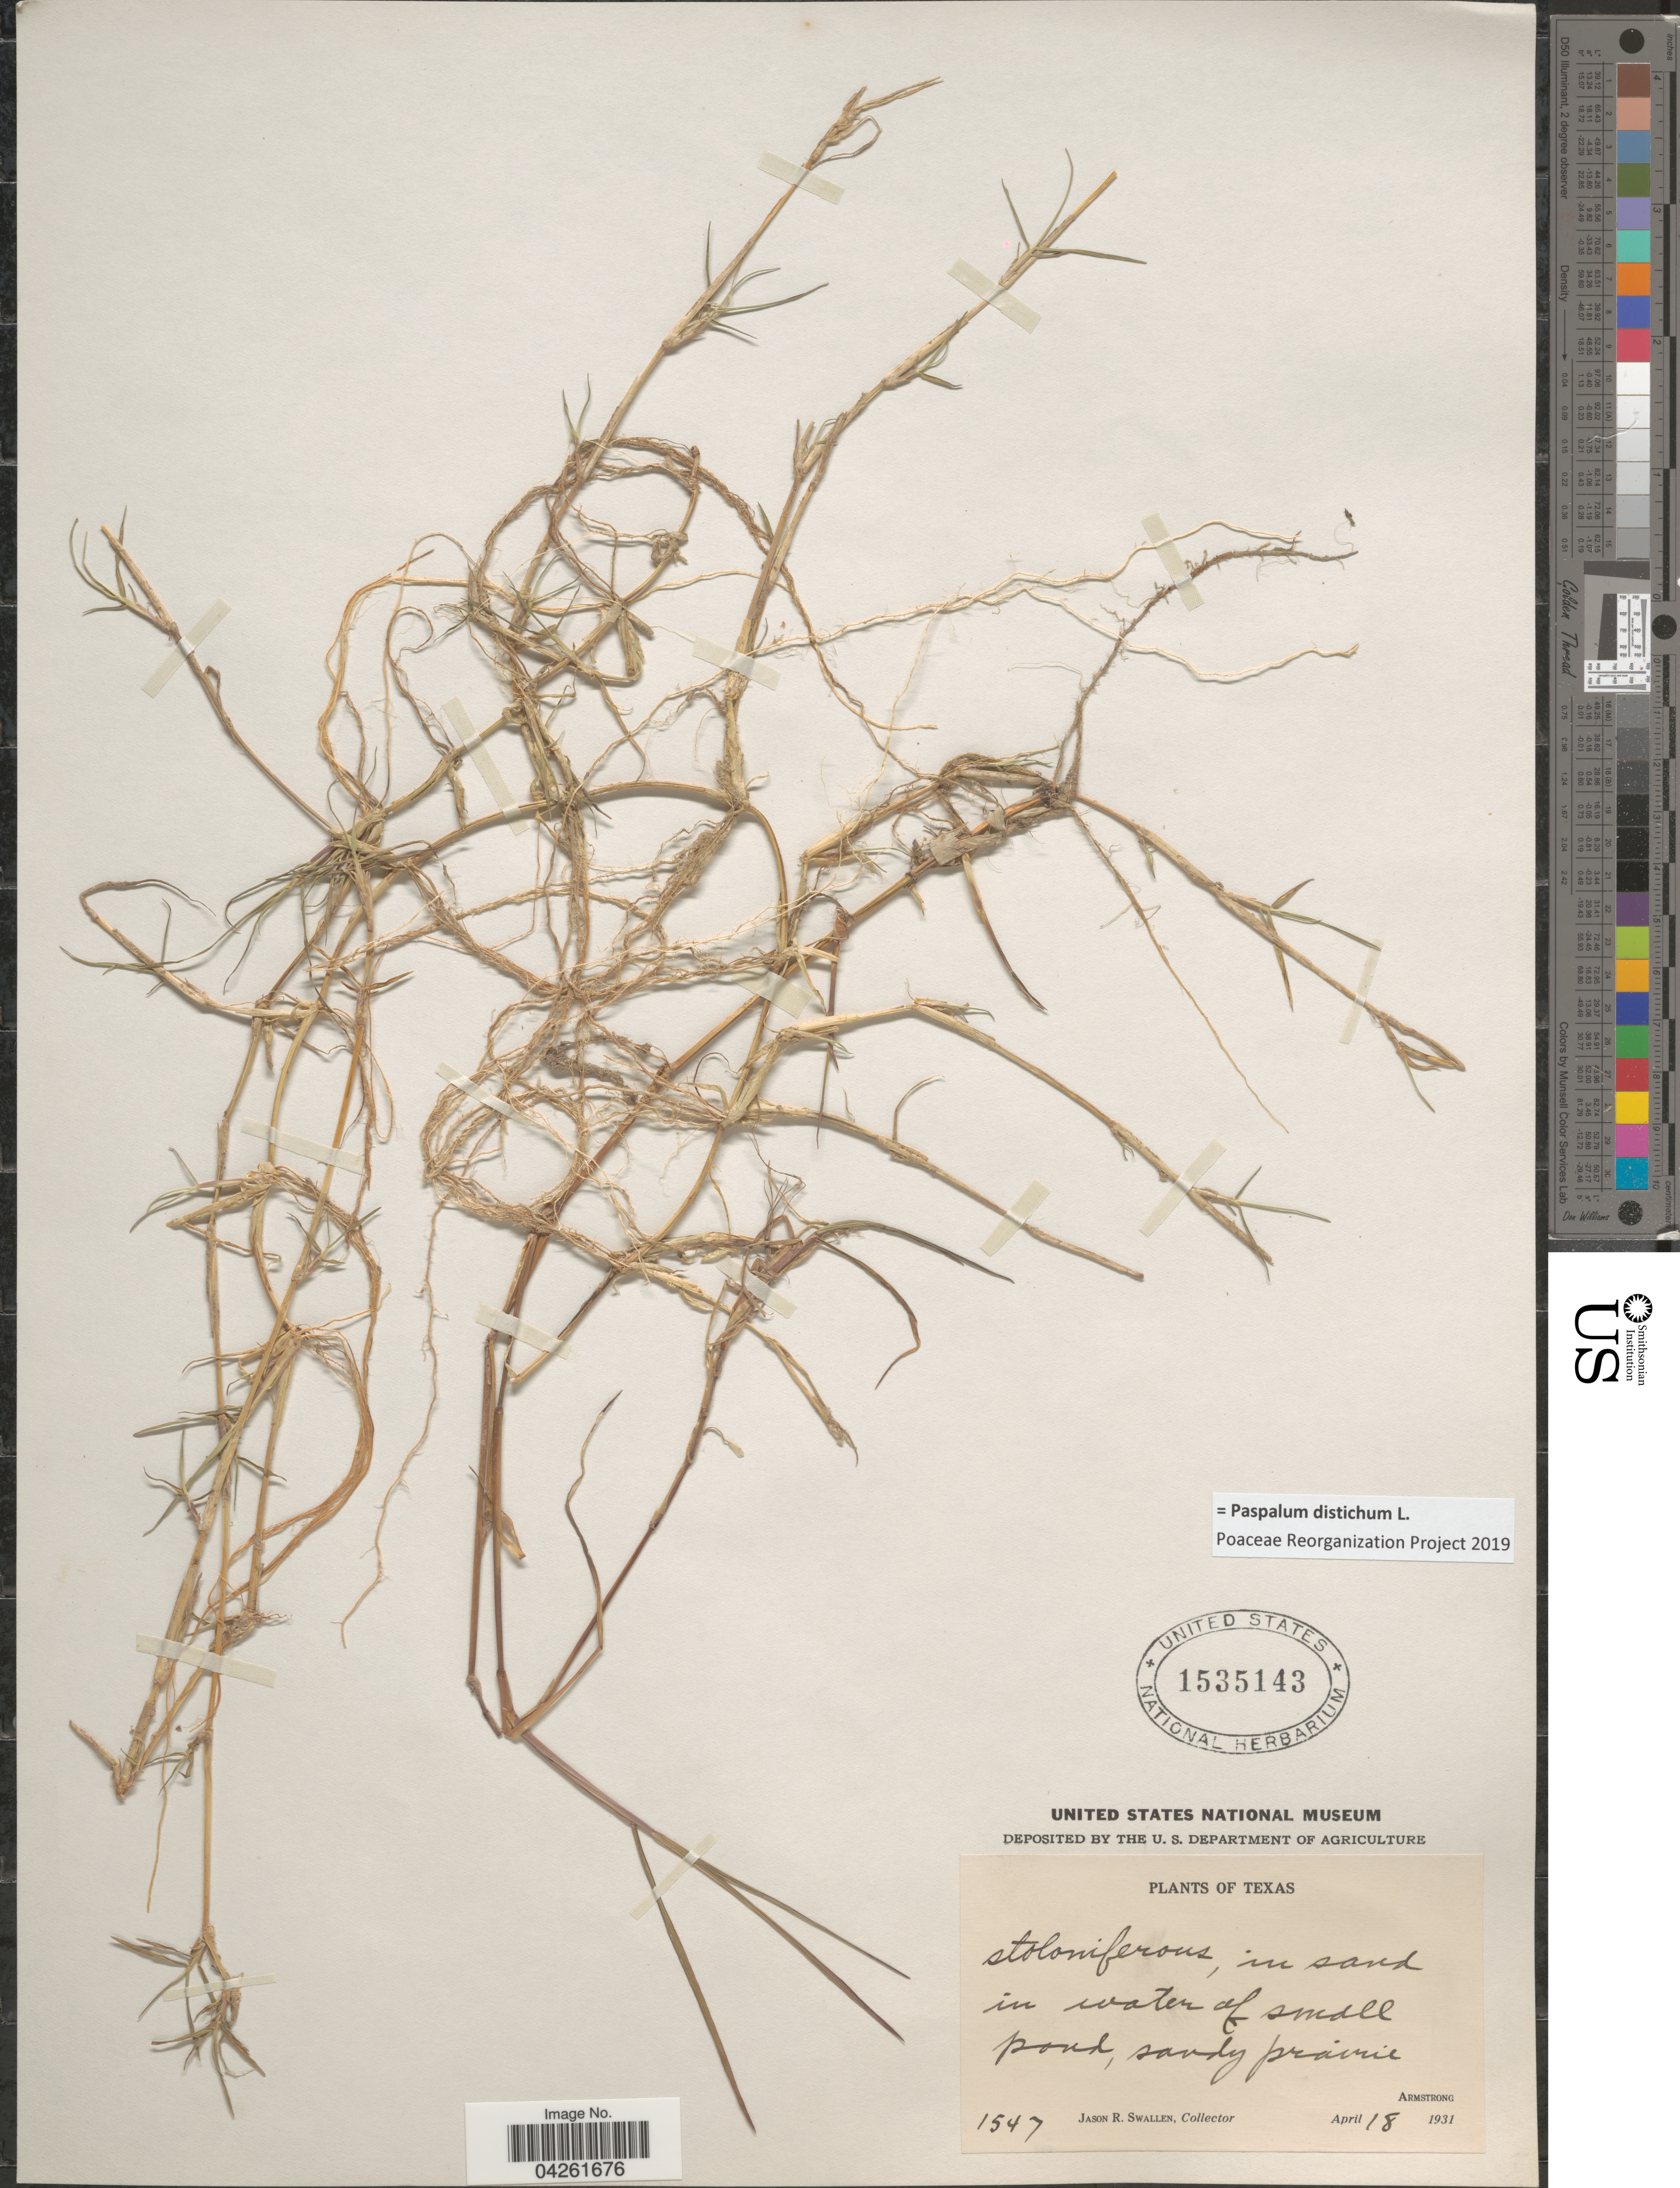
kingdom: Plantae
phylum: Tracheophyta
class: Liliopsida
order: Poales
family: Poaceae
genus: Paspalum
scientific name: Paspalum distichum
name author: L.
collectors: J. R. Swallen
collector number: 1547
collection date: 1931-04-18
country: United States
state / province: Texas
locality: In water of small pond, sandy prairie. Armstrong.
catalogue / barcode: US 1535143